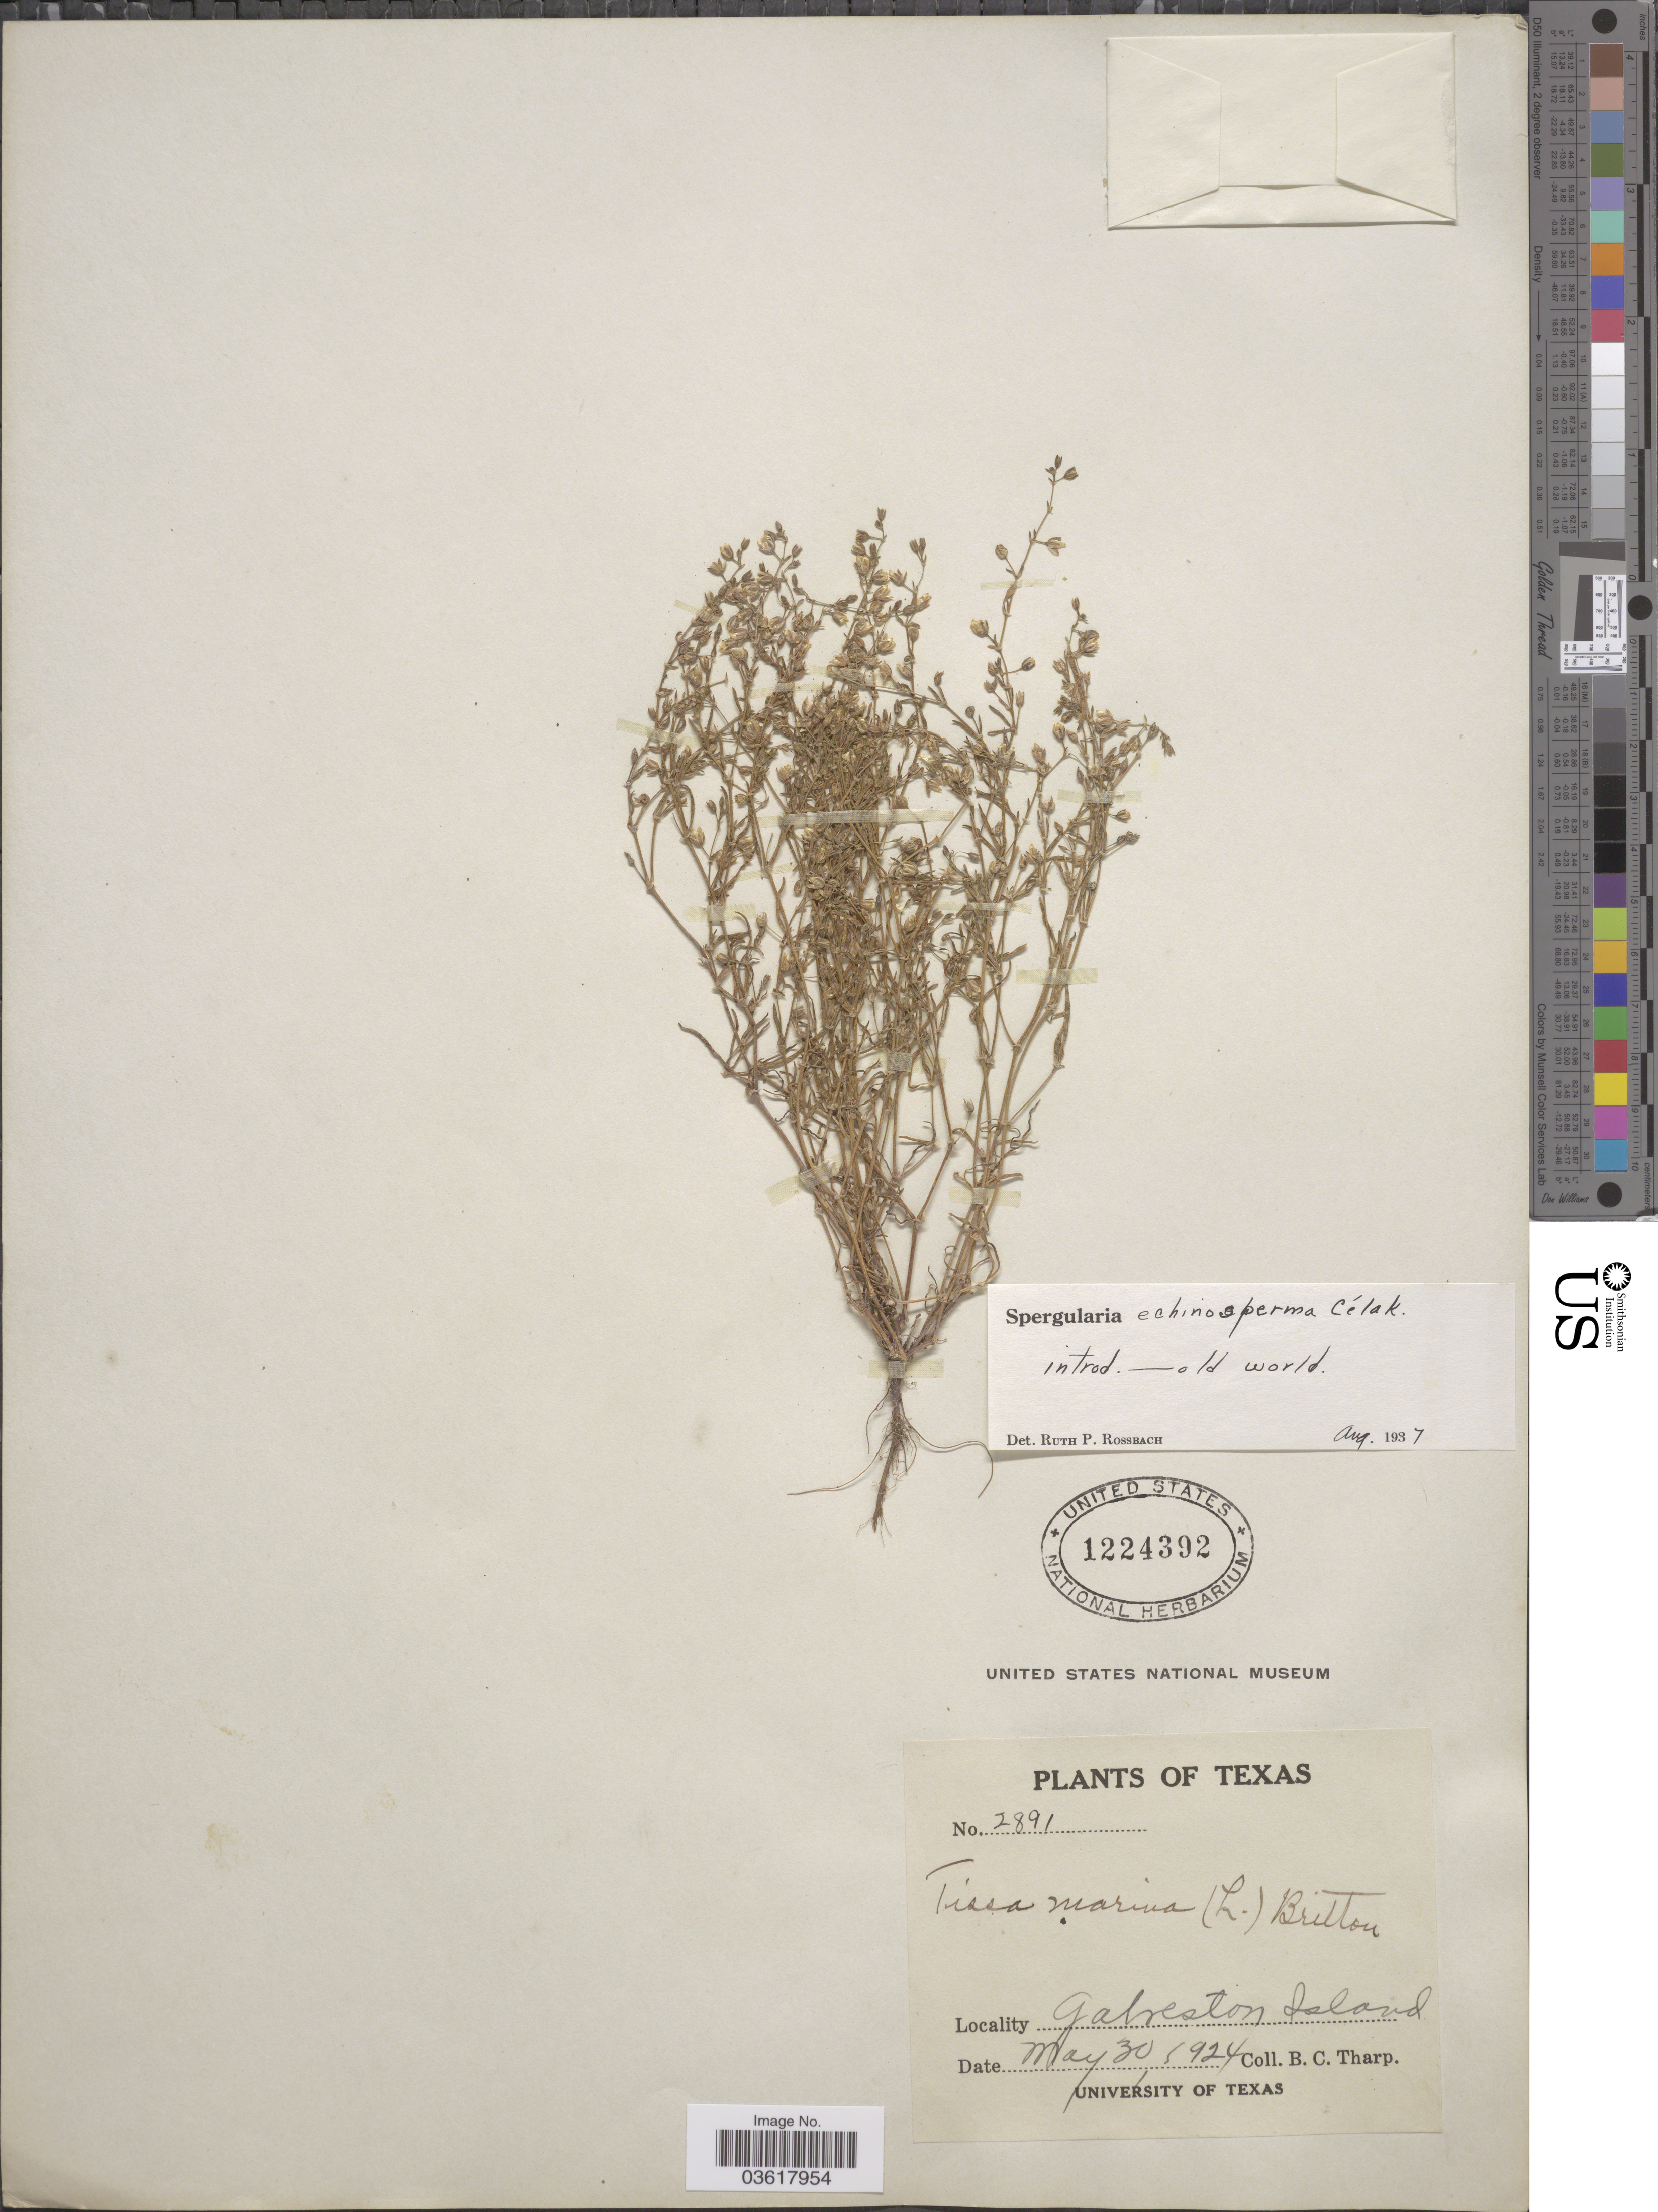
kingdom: Plantae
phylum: Tracheophyta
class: Magnoliopsida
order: Caryophyllales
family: Caryophyllaceae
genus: Spergularia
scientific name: Spergularia echinosperma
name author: (Čelak.) Asch. & Graebn.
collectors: B. C. Tharp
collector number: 2891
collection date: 1924-05-30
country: United States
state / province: Texas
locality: Galveston Island.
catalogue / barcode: US 1224392